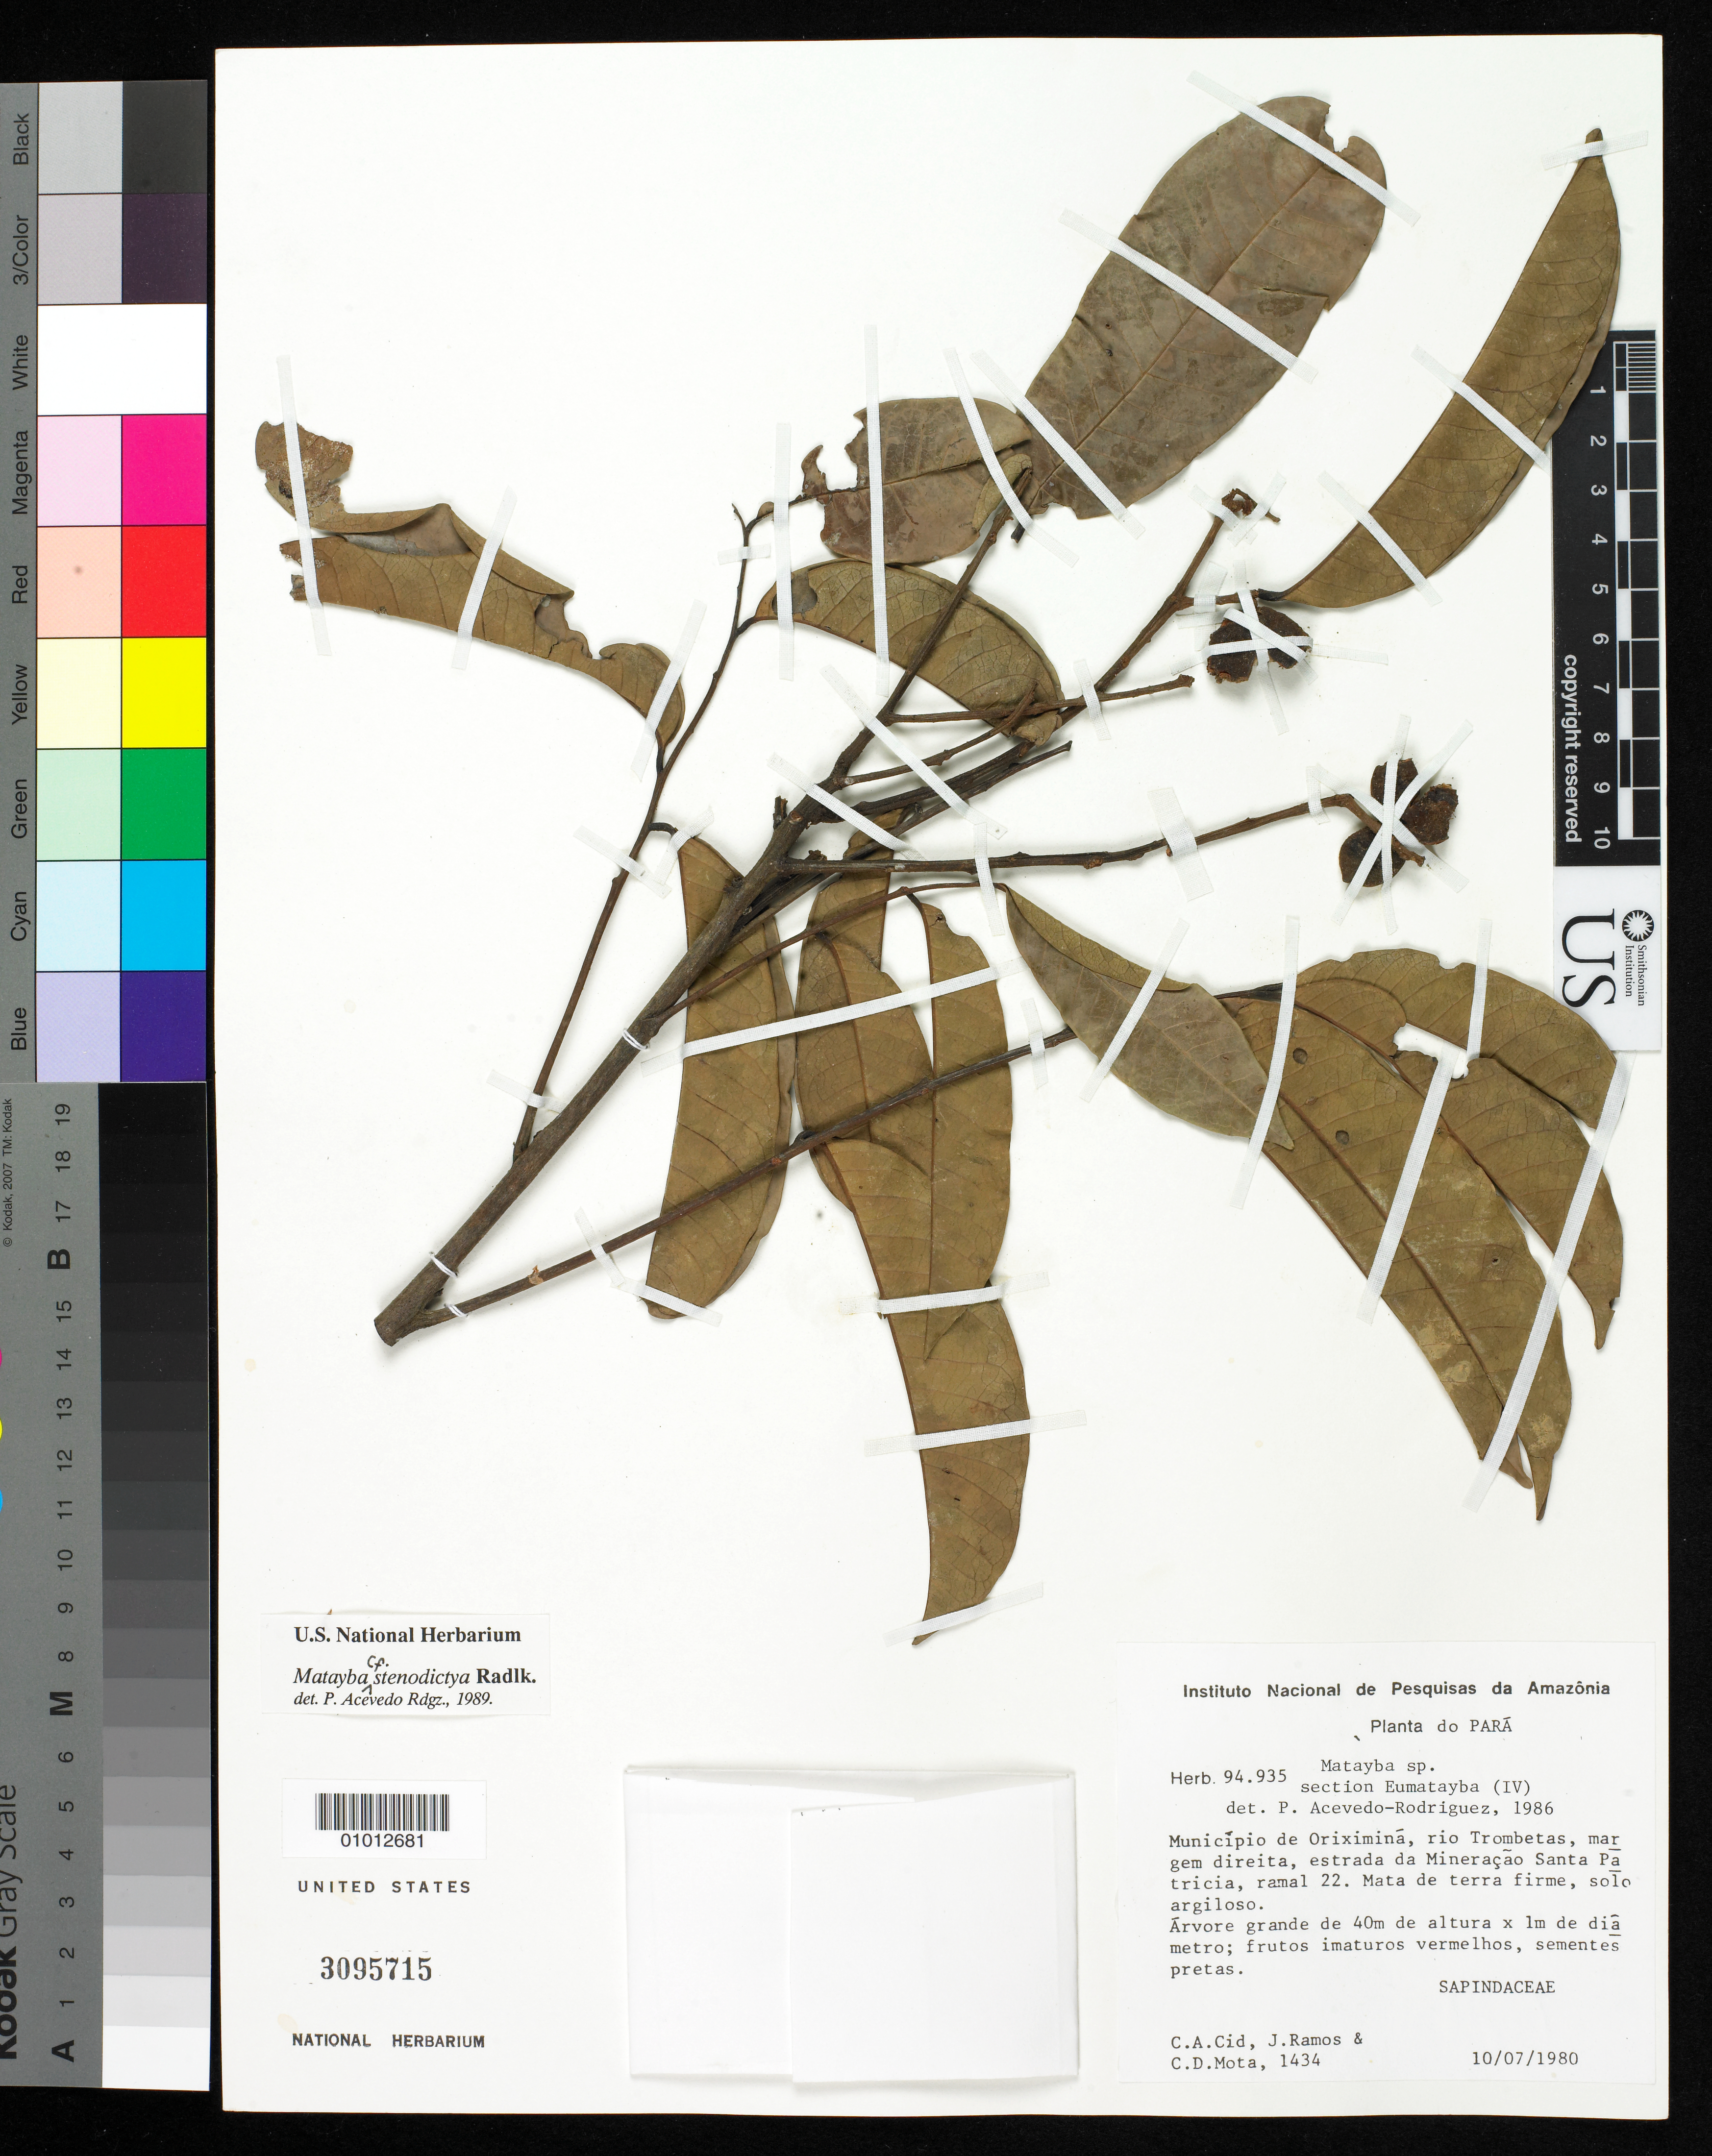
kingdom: Plantae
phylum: Tracheophyta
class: Magnoliopsida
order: Sapindales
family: Sapindaceae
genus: Matayba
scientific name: Matayba stenodictya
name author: Radlk.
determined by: Acevedo-Rodríguez, P., (BOT), Smithsonian Institution - National Museum of Natural History (UNITED STATES)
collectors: C. A. Cid Ferreira, J. Ramos & C. D. Mota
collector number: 1434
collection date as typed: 10 Jul 1980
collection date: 1980-07-10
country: Brazil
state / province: Pará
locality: Municipio de Oriximiná, rio Trombetas, margem direita, estrada de Mineração Santa Patricia, ramal 22.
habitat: Mata de terra firme, solo argiloso.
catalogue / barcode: US 3095715